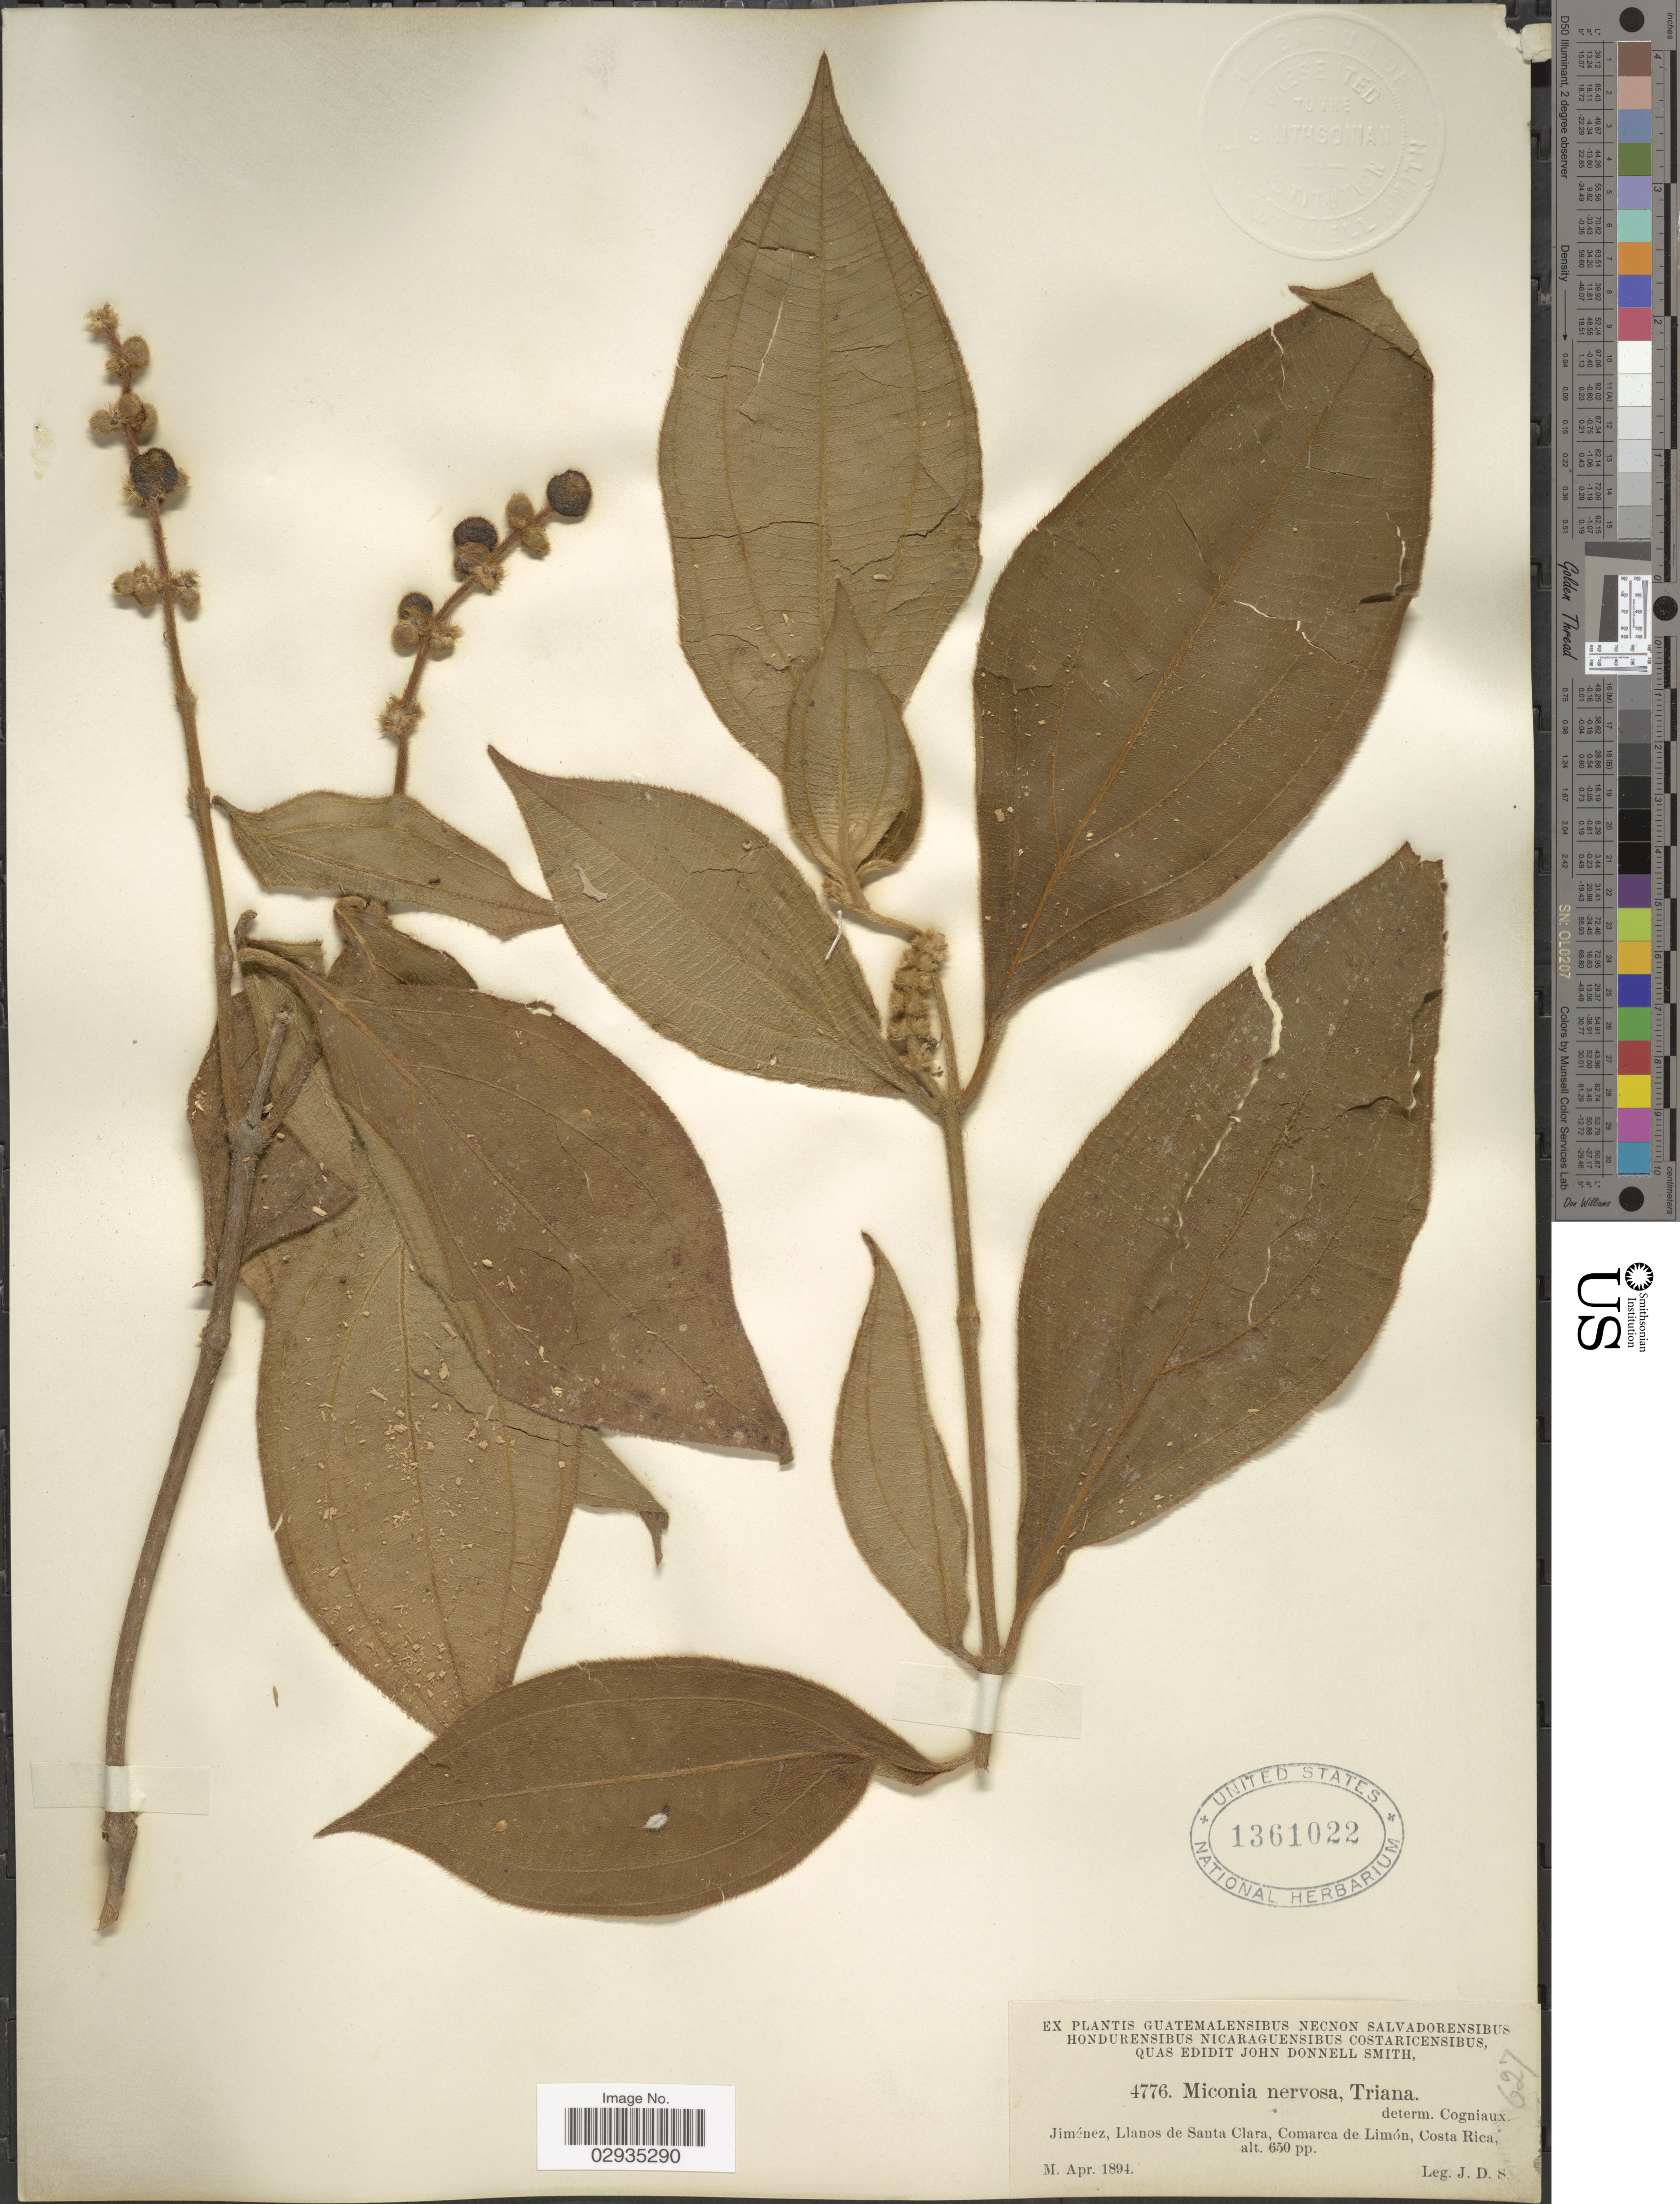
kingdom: Plantae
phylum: Tracheophyta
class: Magnoliopsida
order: Myrtales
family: Melastomataceae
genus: Miconia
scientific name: Miconia nervosa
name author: (Sm.) Triana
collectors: J. Donnell Smith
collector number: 4776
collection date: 1894-04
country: Costa Rica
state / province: Limón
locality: Jiménez, Llanos de Santa Clara, Comarca de Limón.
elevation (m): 198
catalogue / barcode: US 1361022